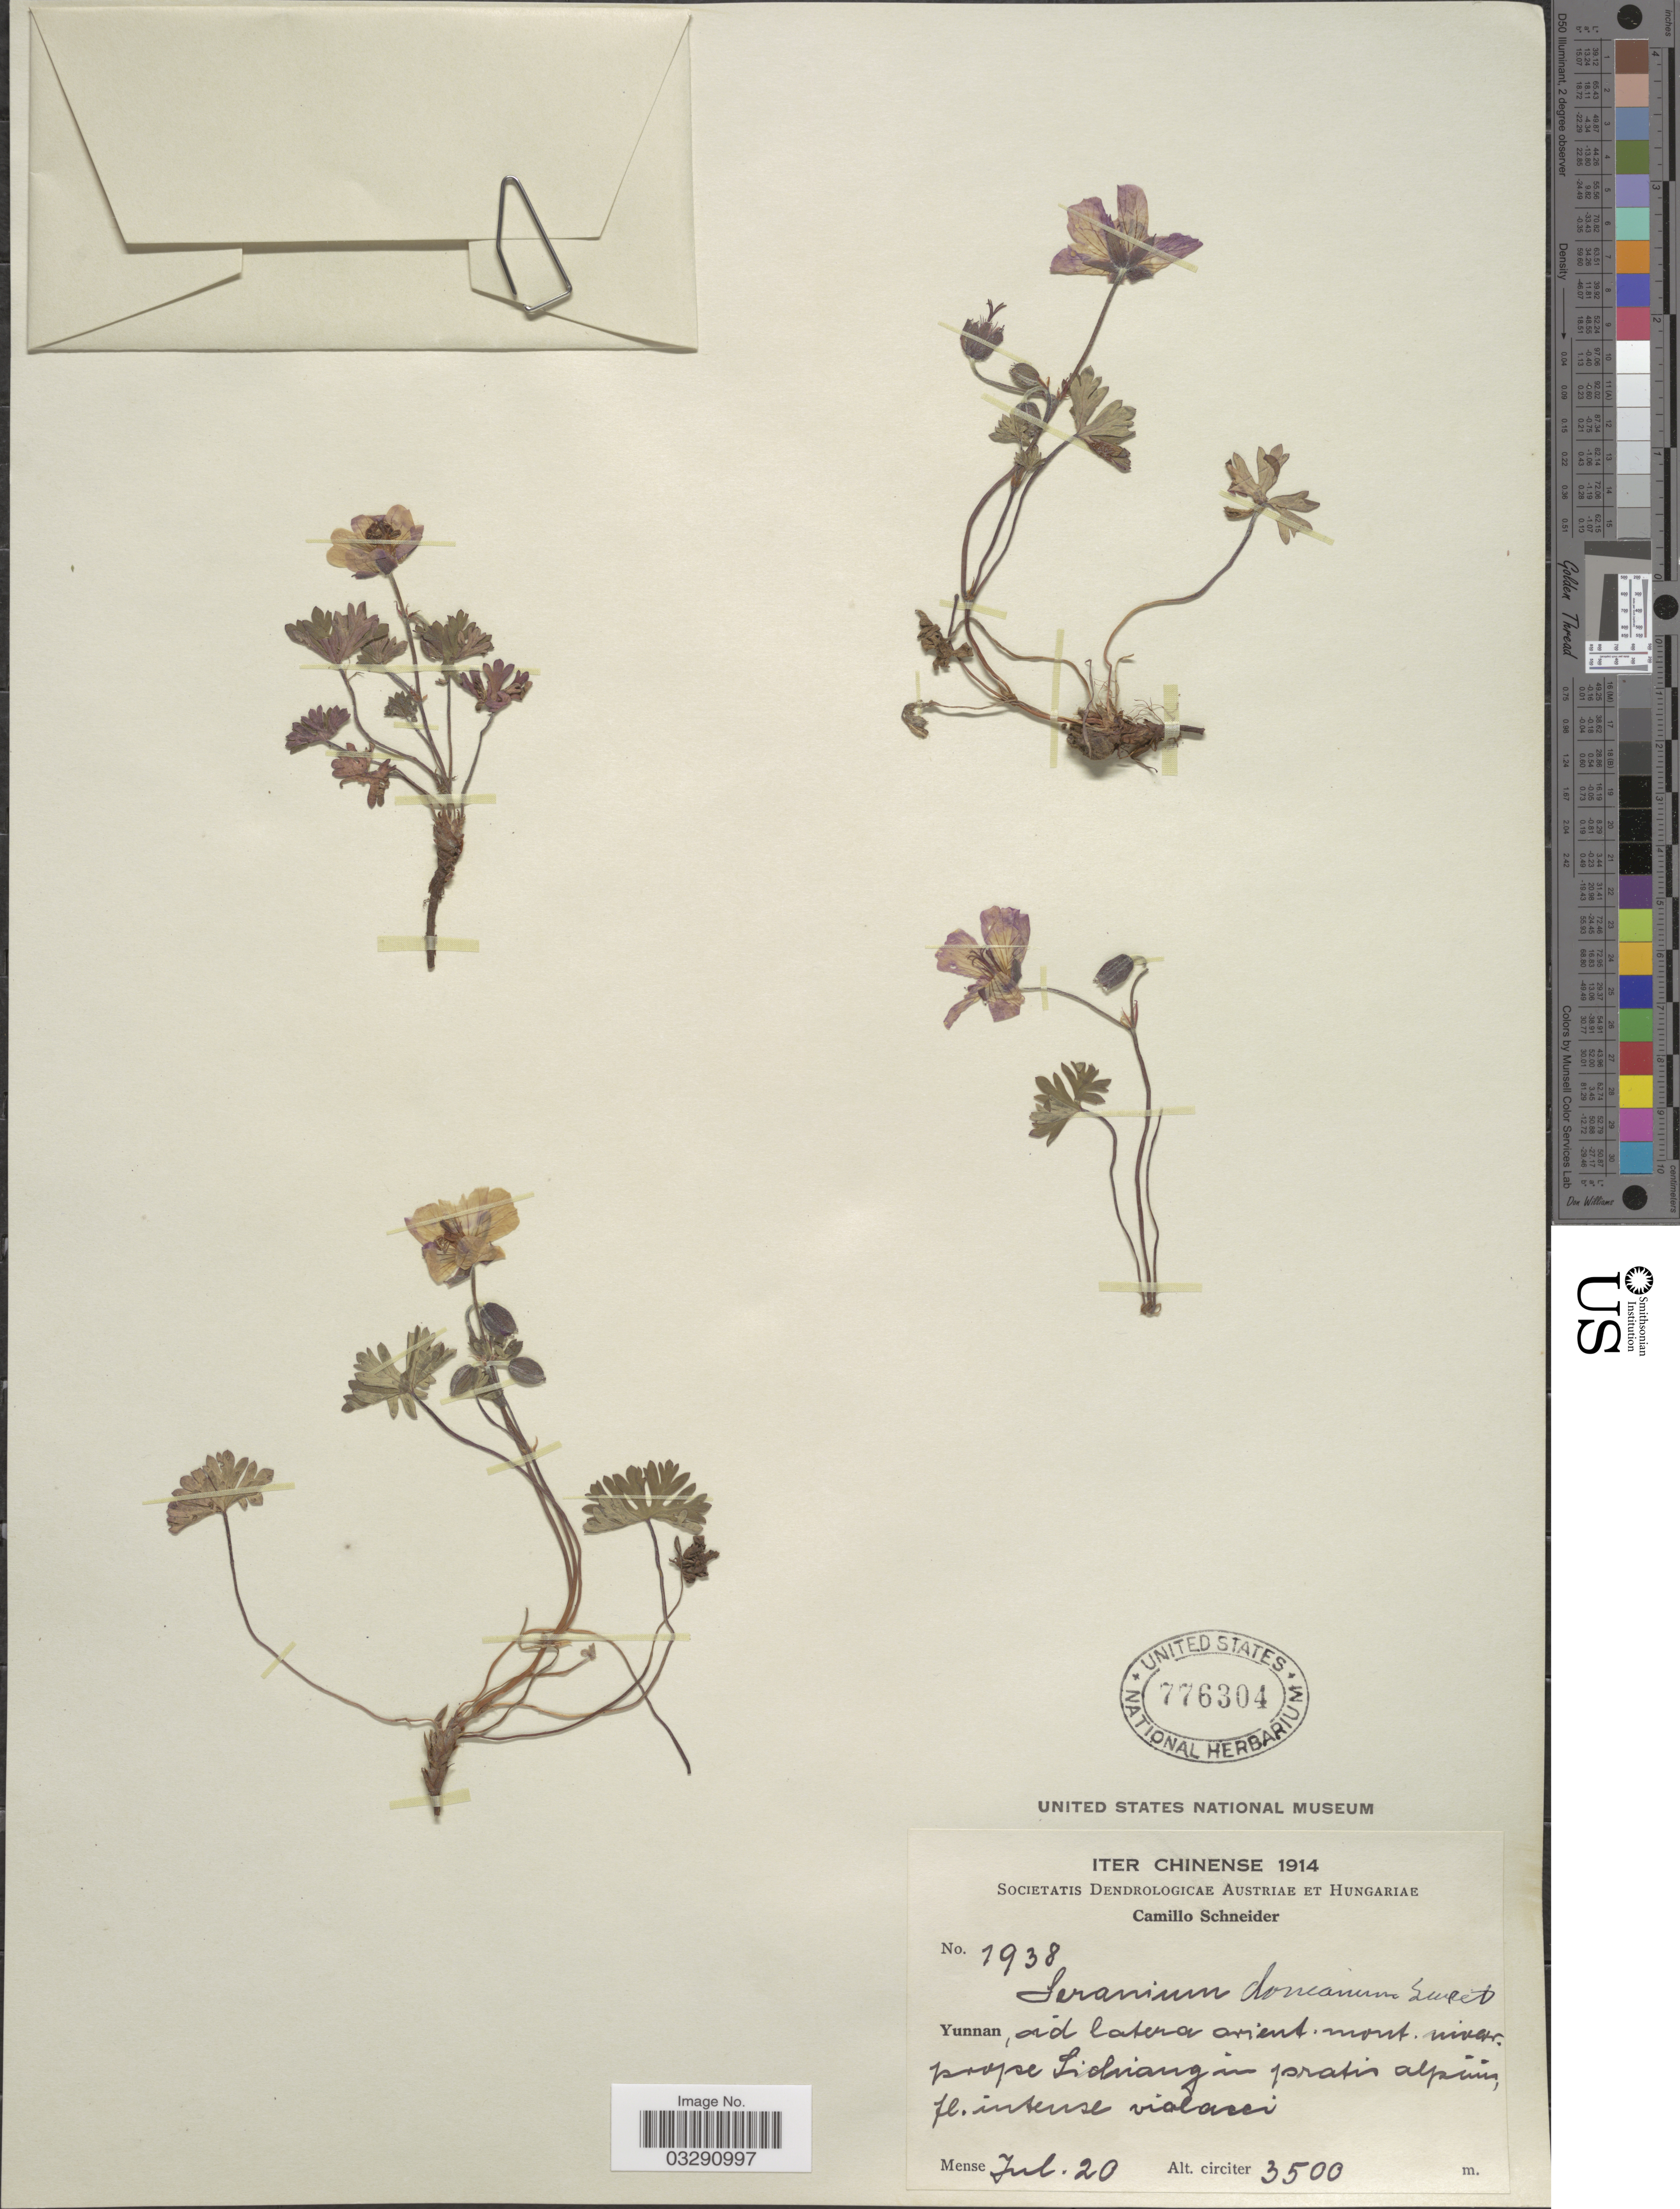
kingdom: Plantae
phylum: Tracheophyta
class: Magnoliopsida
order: Geraniales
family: Geraniaceae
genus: Geranium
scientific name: Geranium donianum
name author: Sweet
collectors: C. K. Schneider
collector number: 1938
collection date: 1914-07-20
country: China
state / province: Yunnan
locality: Yunnan, ad latera orient. mont. nivar prope Lichiang in pratis alpinus.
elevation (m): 3500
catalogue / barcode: US 776304